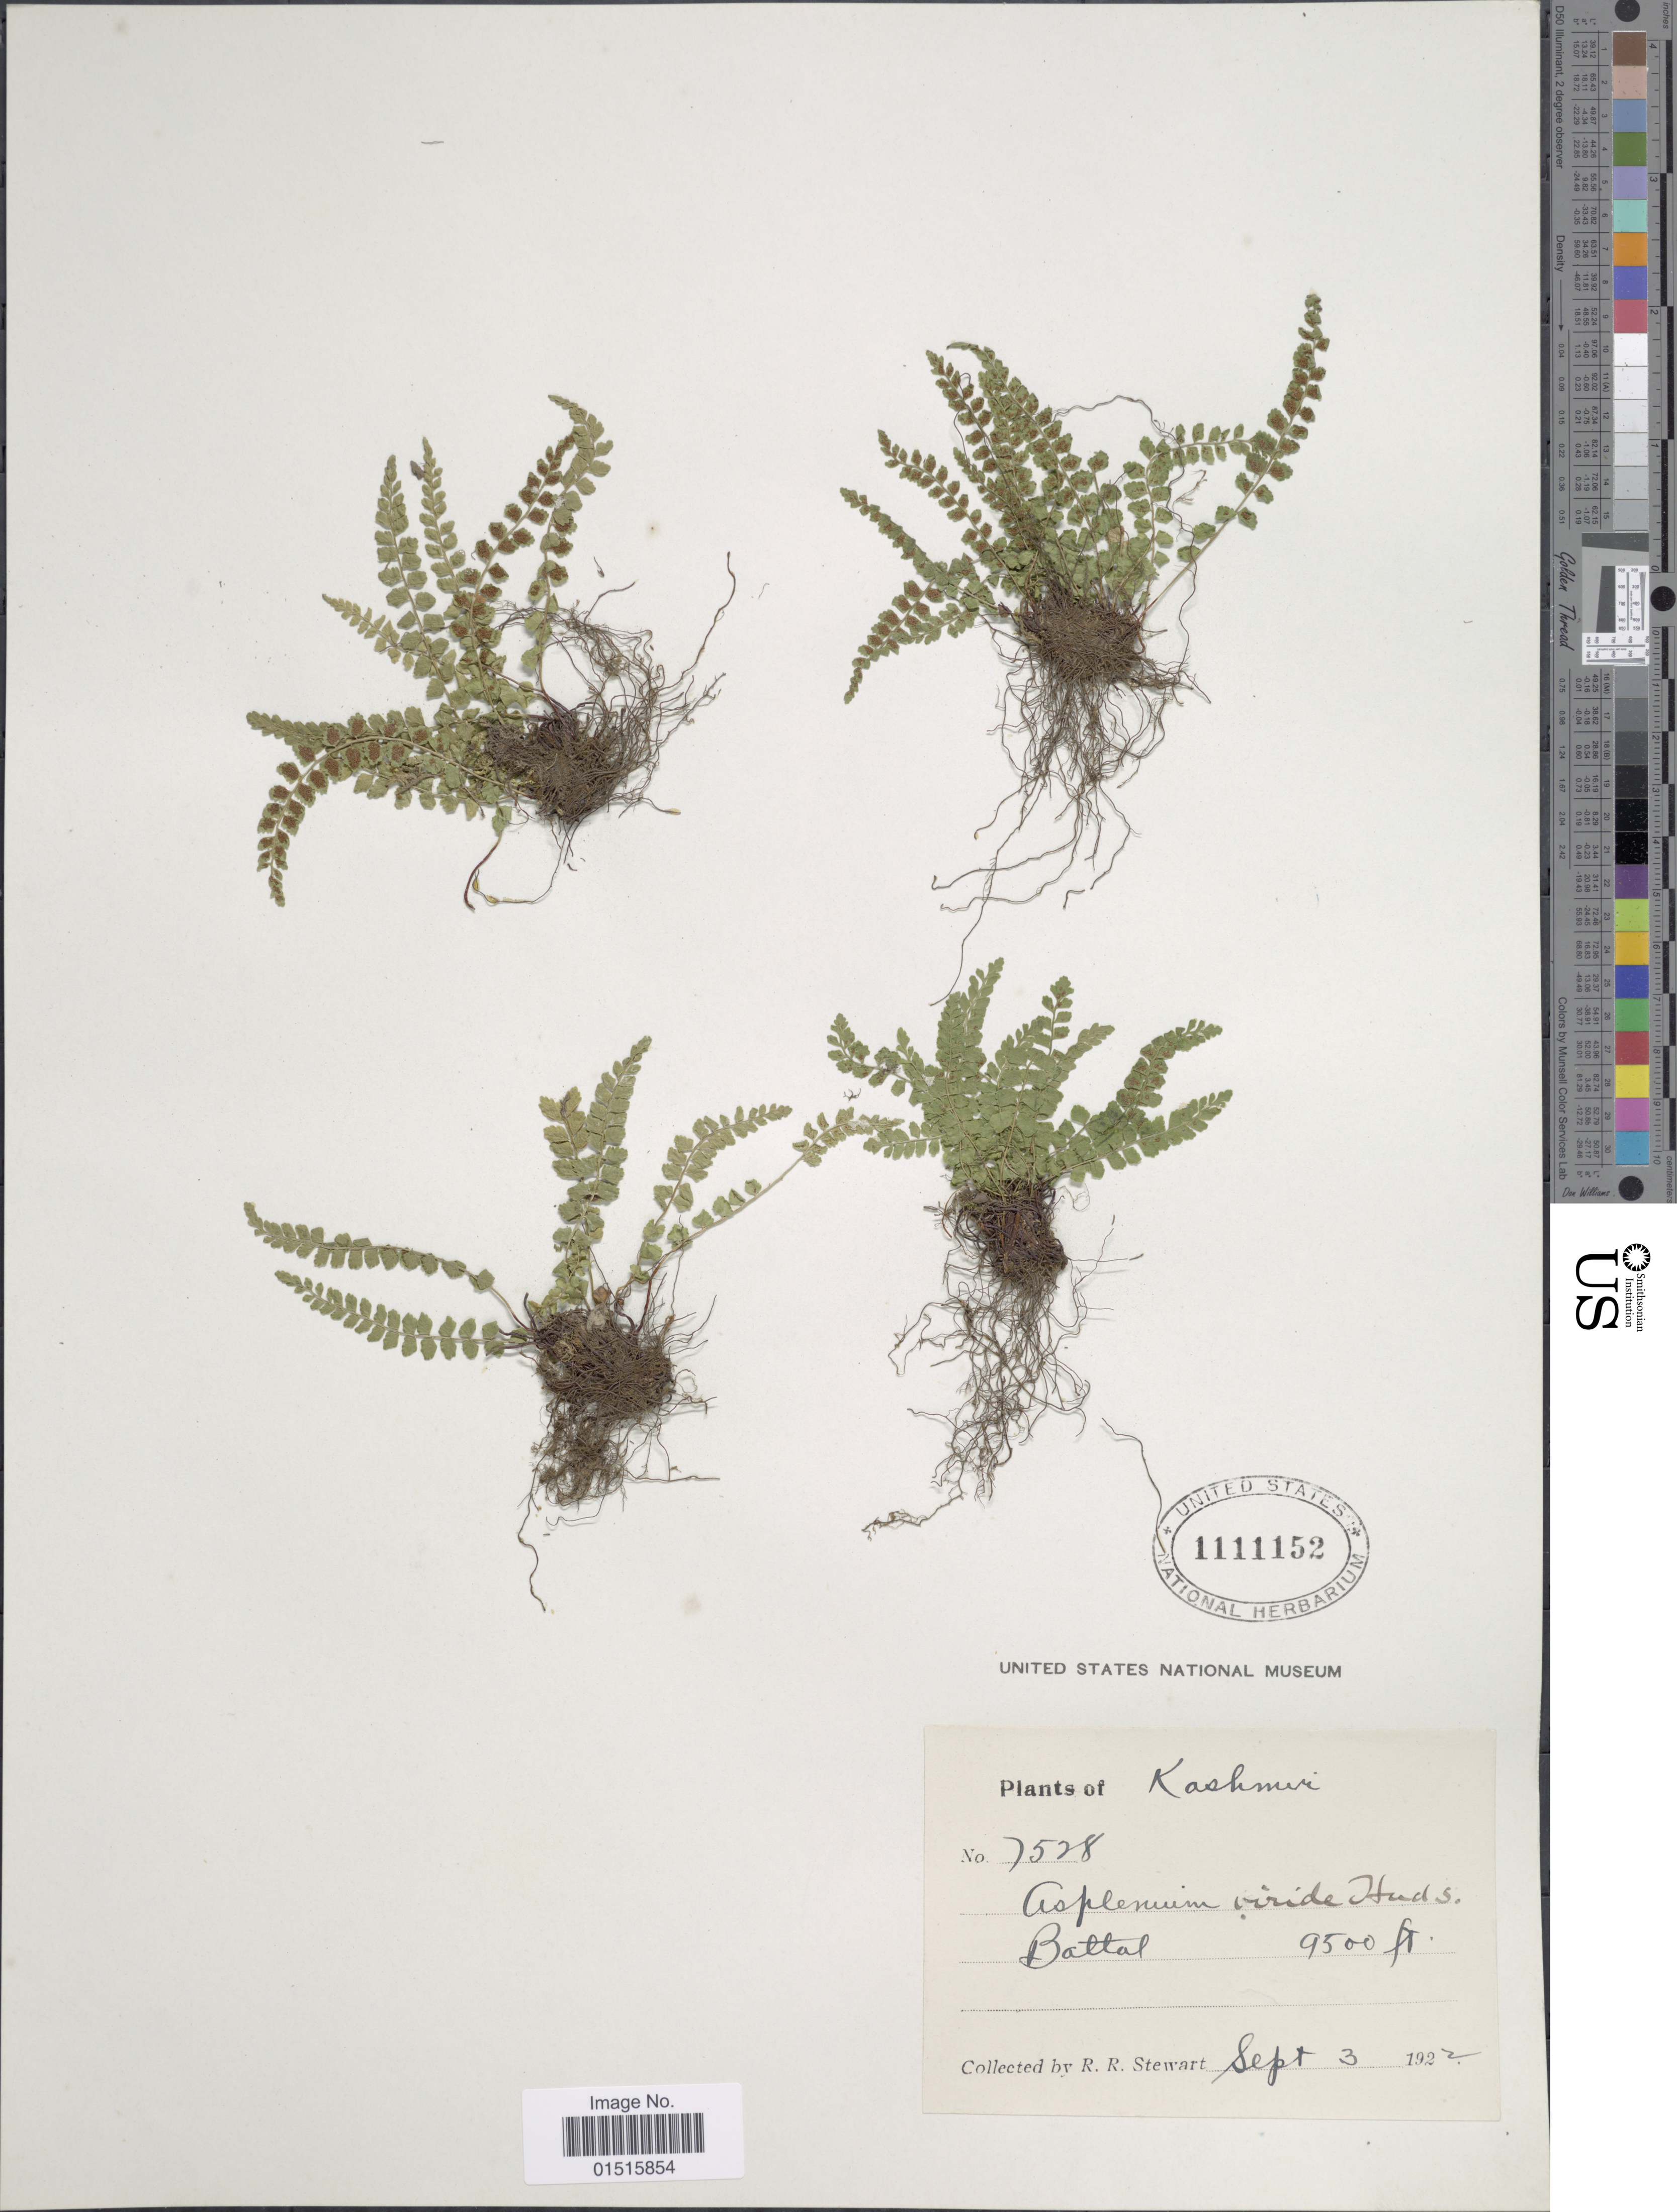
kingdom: Plantae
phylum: Tracheophyta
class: Polypodiopsida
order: Polypodiales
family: Aspleniaceae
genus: Asplenium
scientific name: Asplenium viride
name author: Huds.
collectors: R. R. Stewart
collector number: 7528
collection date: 1922-09-03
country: India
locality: Kashmir. Battal.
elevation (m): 2896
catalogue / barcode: US 1111152